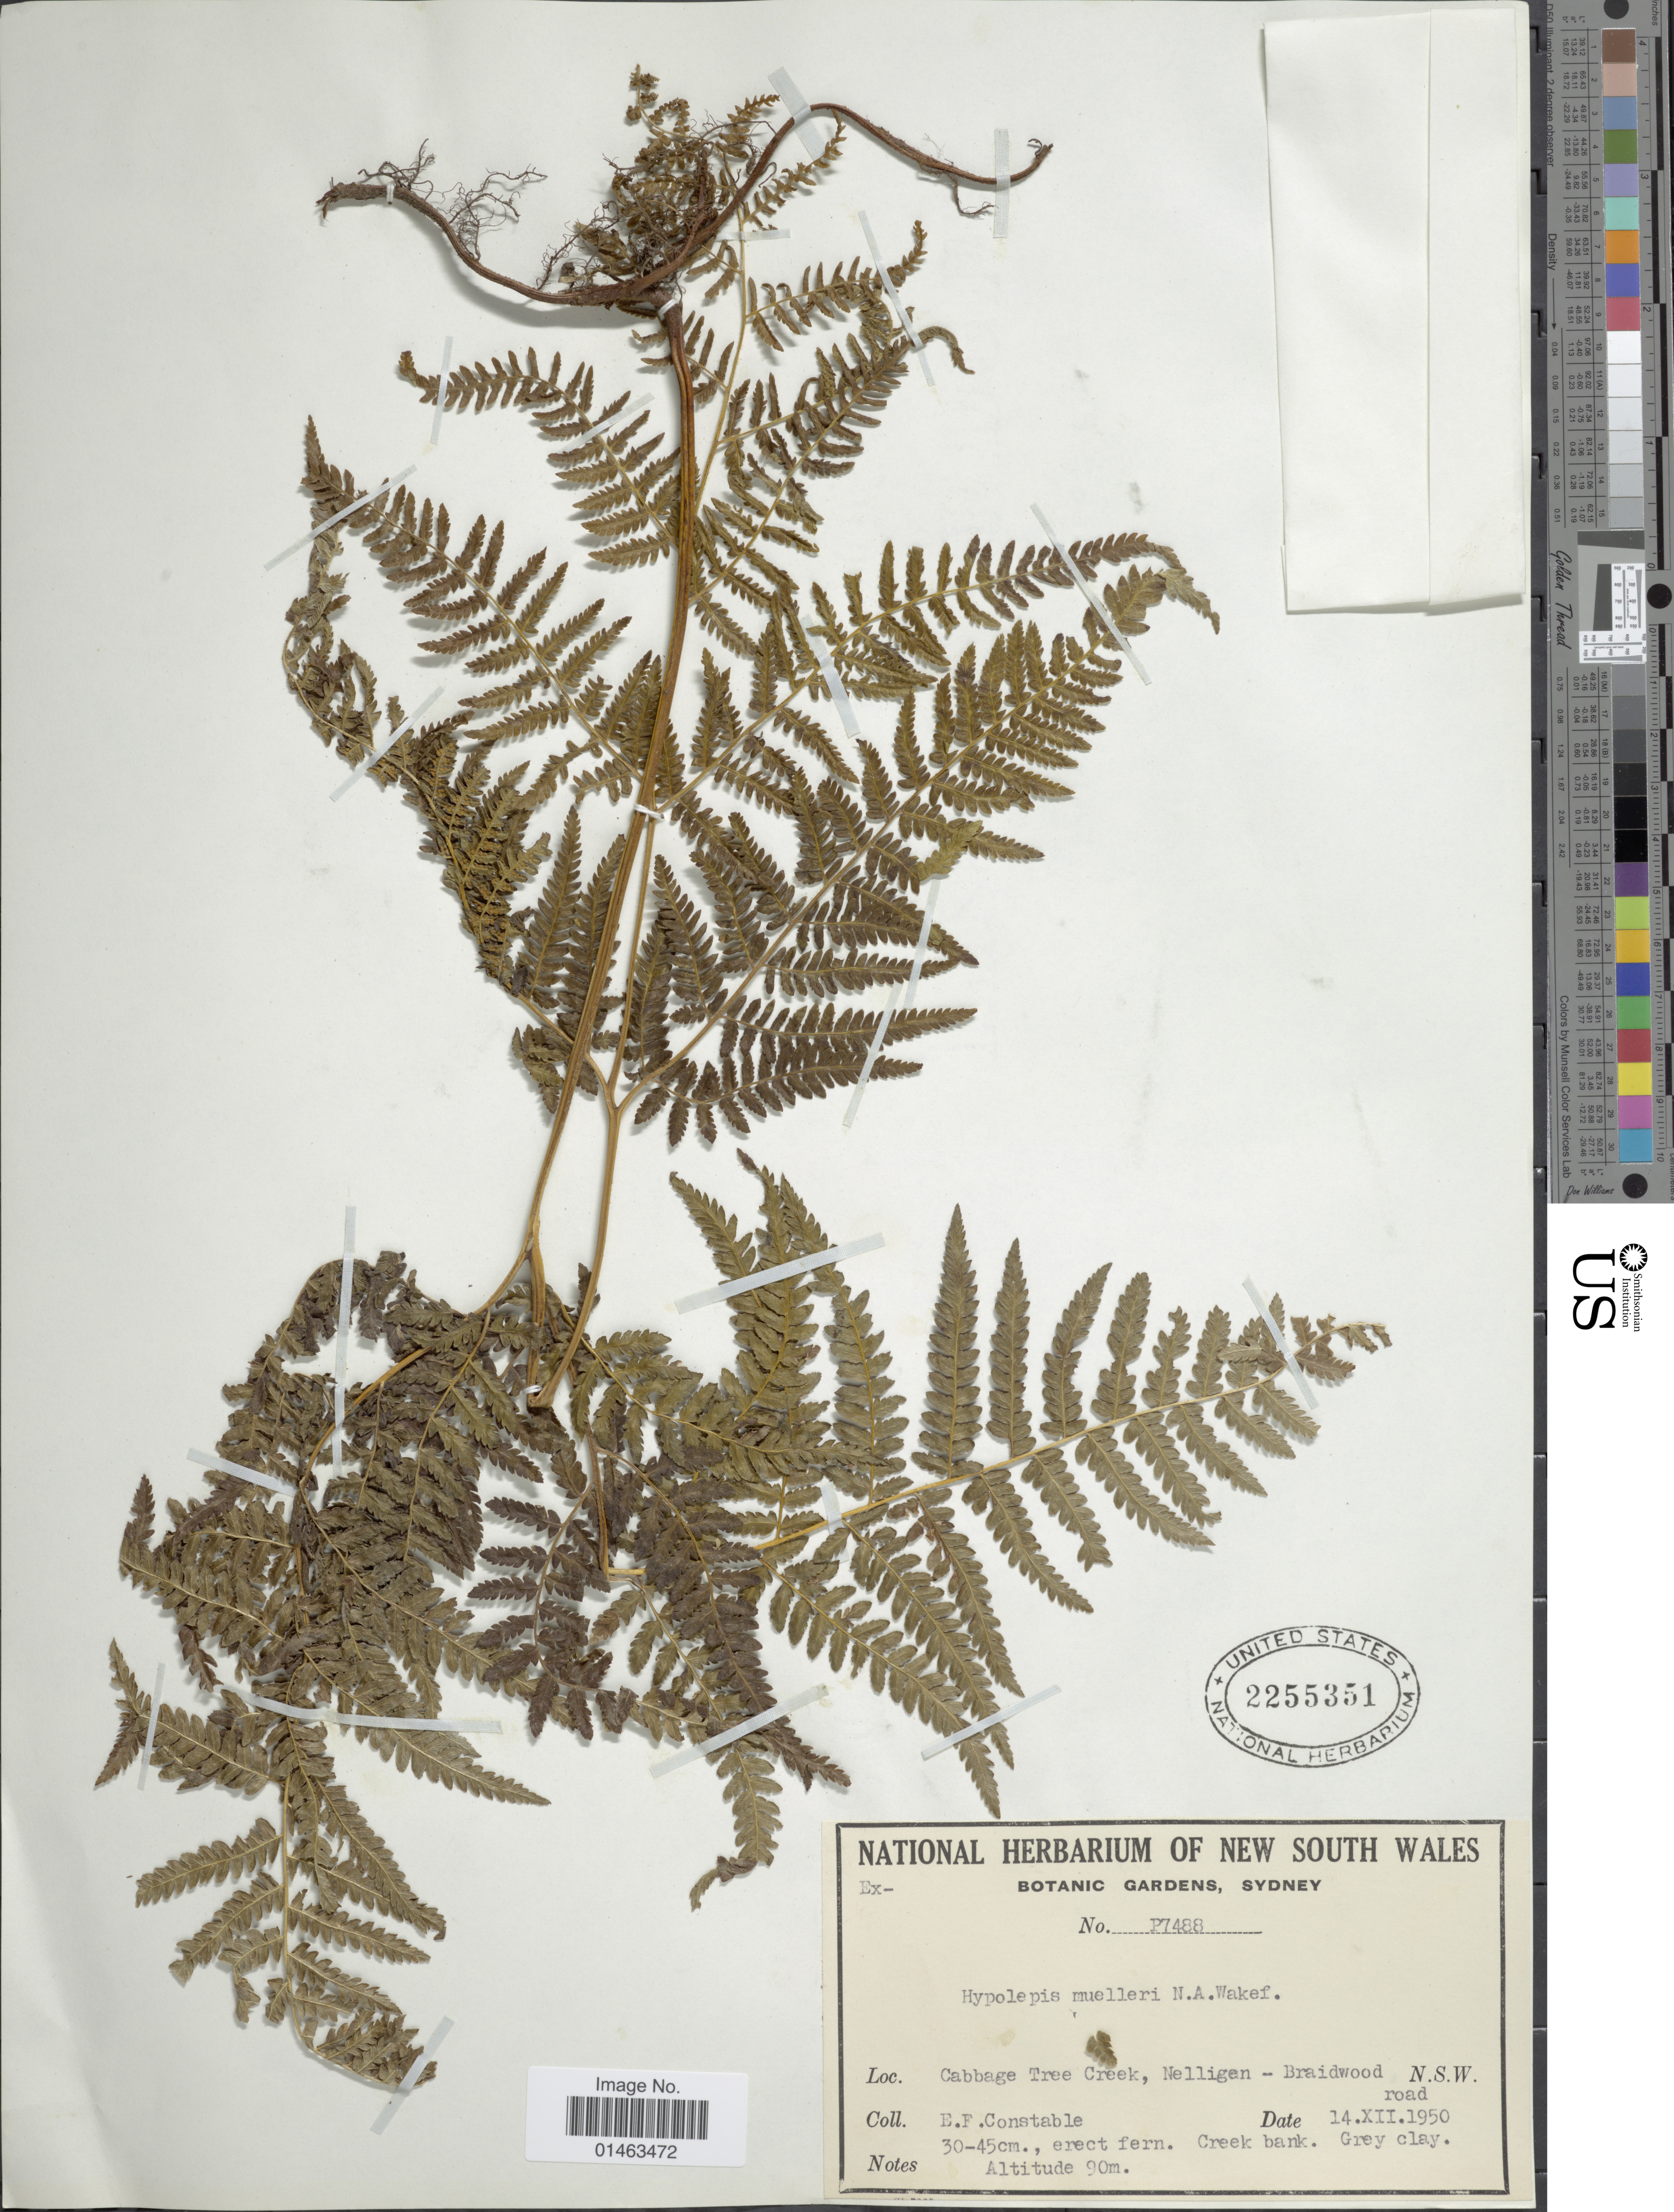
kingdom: Plantae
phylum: Tracheophyta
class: Polypodiopsida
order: Polypodiales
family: Dennstaedtiaceae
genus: Hypolepis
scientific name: Hypolepis muelleri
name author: N.A. Wakef.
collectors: E. F. Constable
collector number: P7488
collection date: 1950-12-14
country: Australia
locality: Sydney, Cabbage Tree Creek, Nellingen - Braidwood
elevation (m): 90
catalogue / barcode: US 2255351